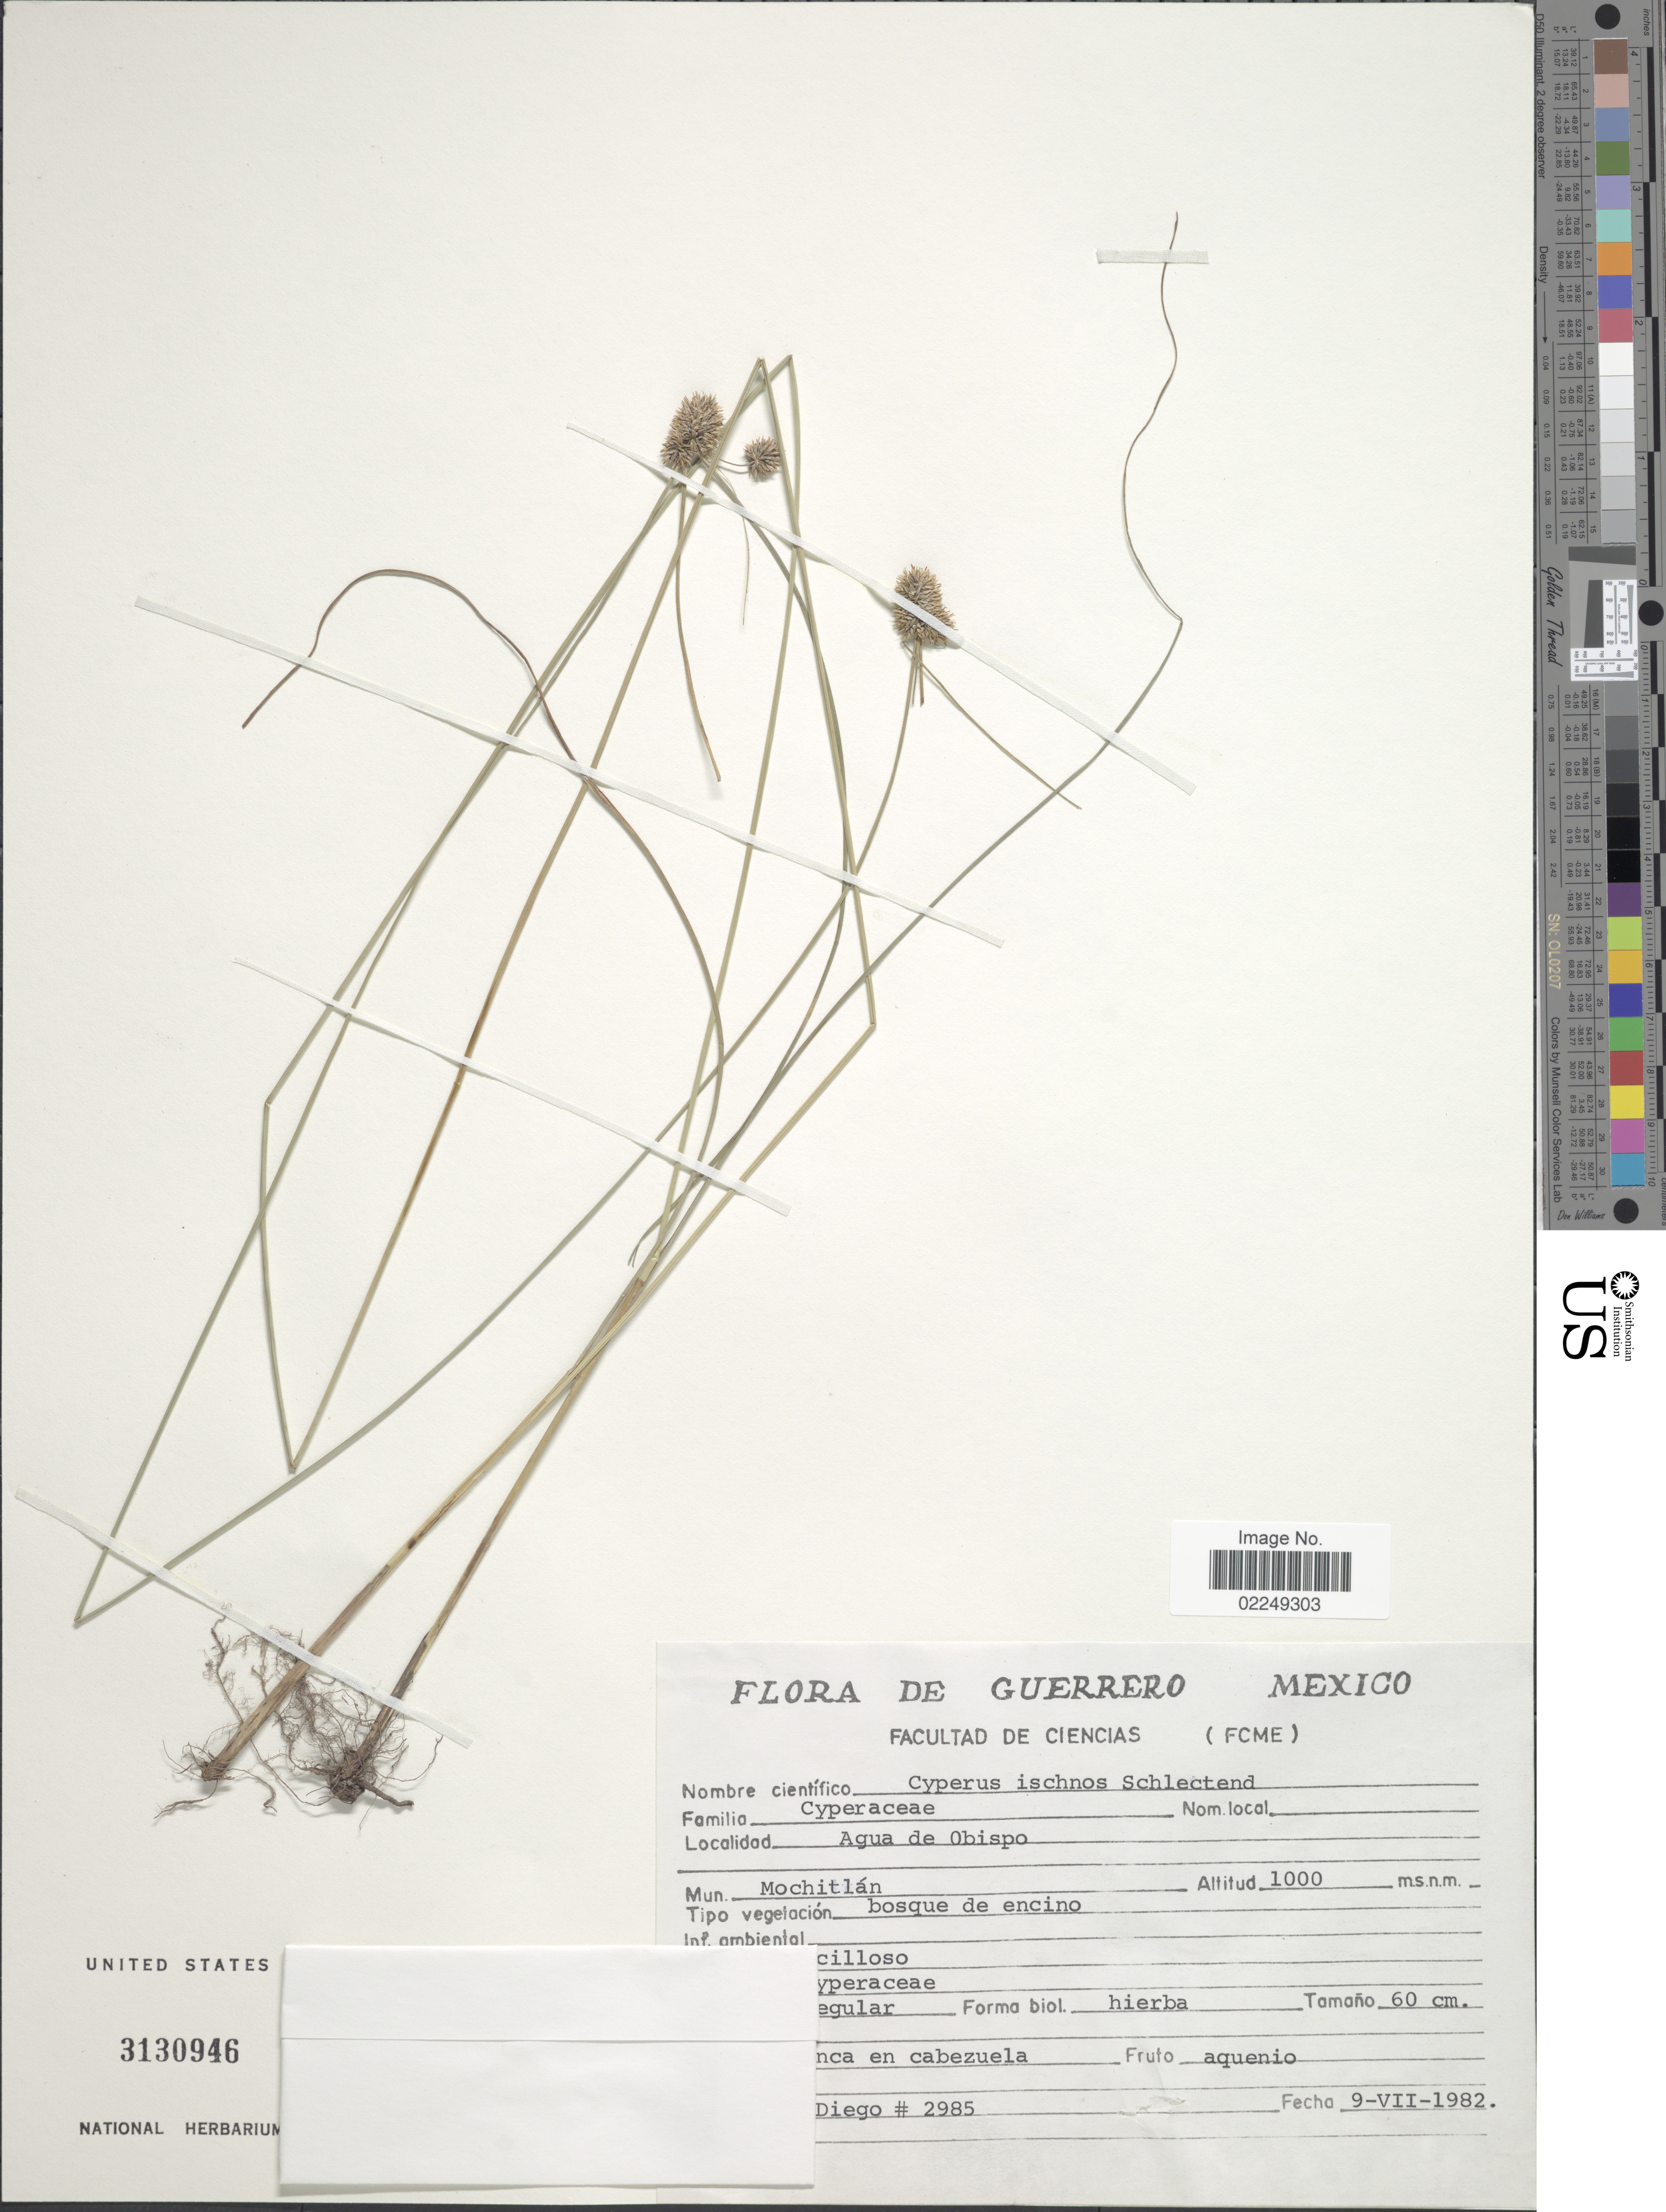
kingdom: Plantae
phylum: Tracheophyta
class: Liliopsida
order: Poales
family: Cyperaceae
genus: Cyperus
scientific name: Cyperus ischnos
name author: Schltdl.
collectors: N. Diego Pérez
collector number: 2985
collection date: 1982-07-09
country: Mexico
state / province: Guerrero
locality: Agua de Obispo, Mochitlan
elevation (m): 1000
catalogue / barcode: US 3130946